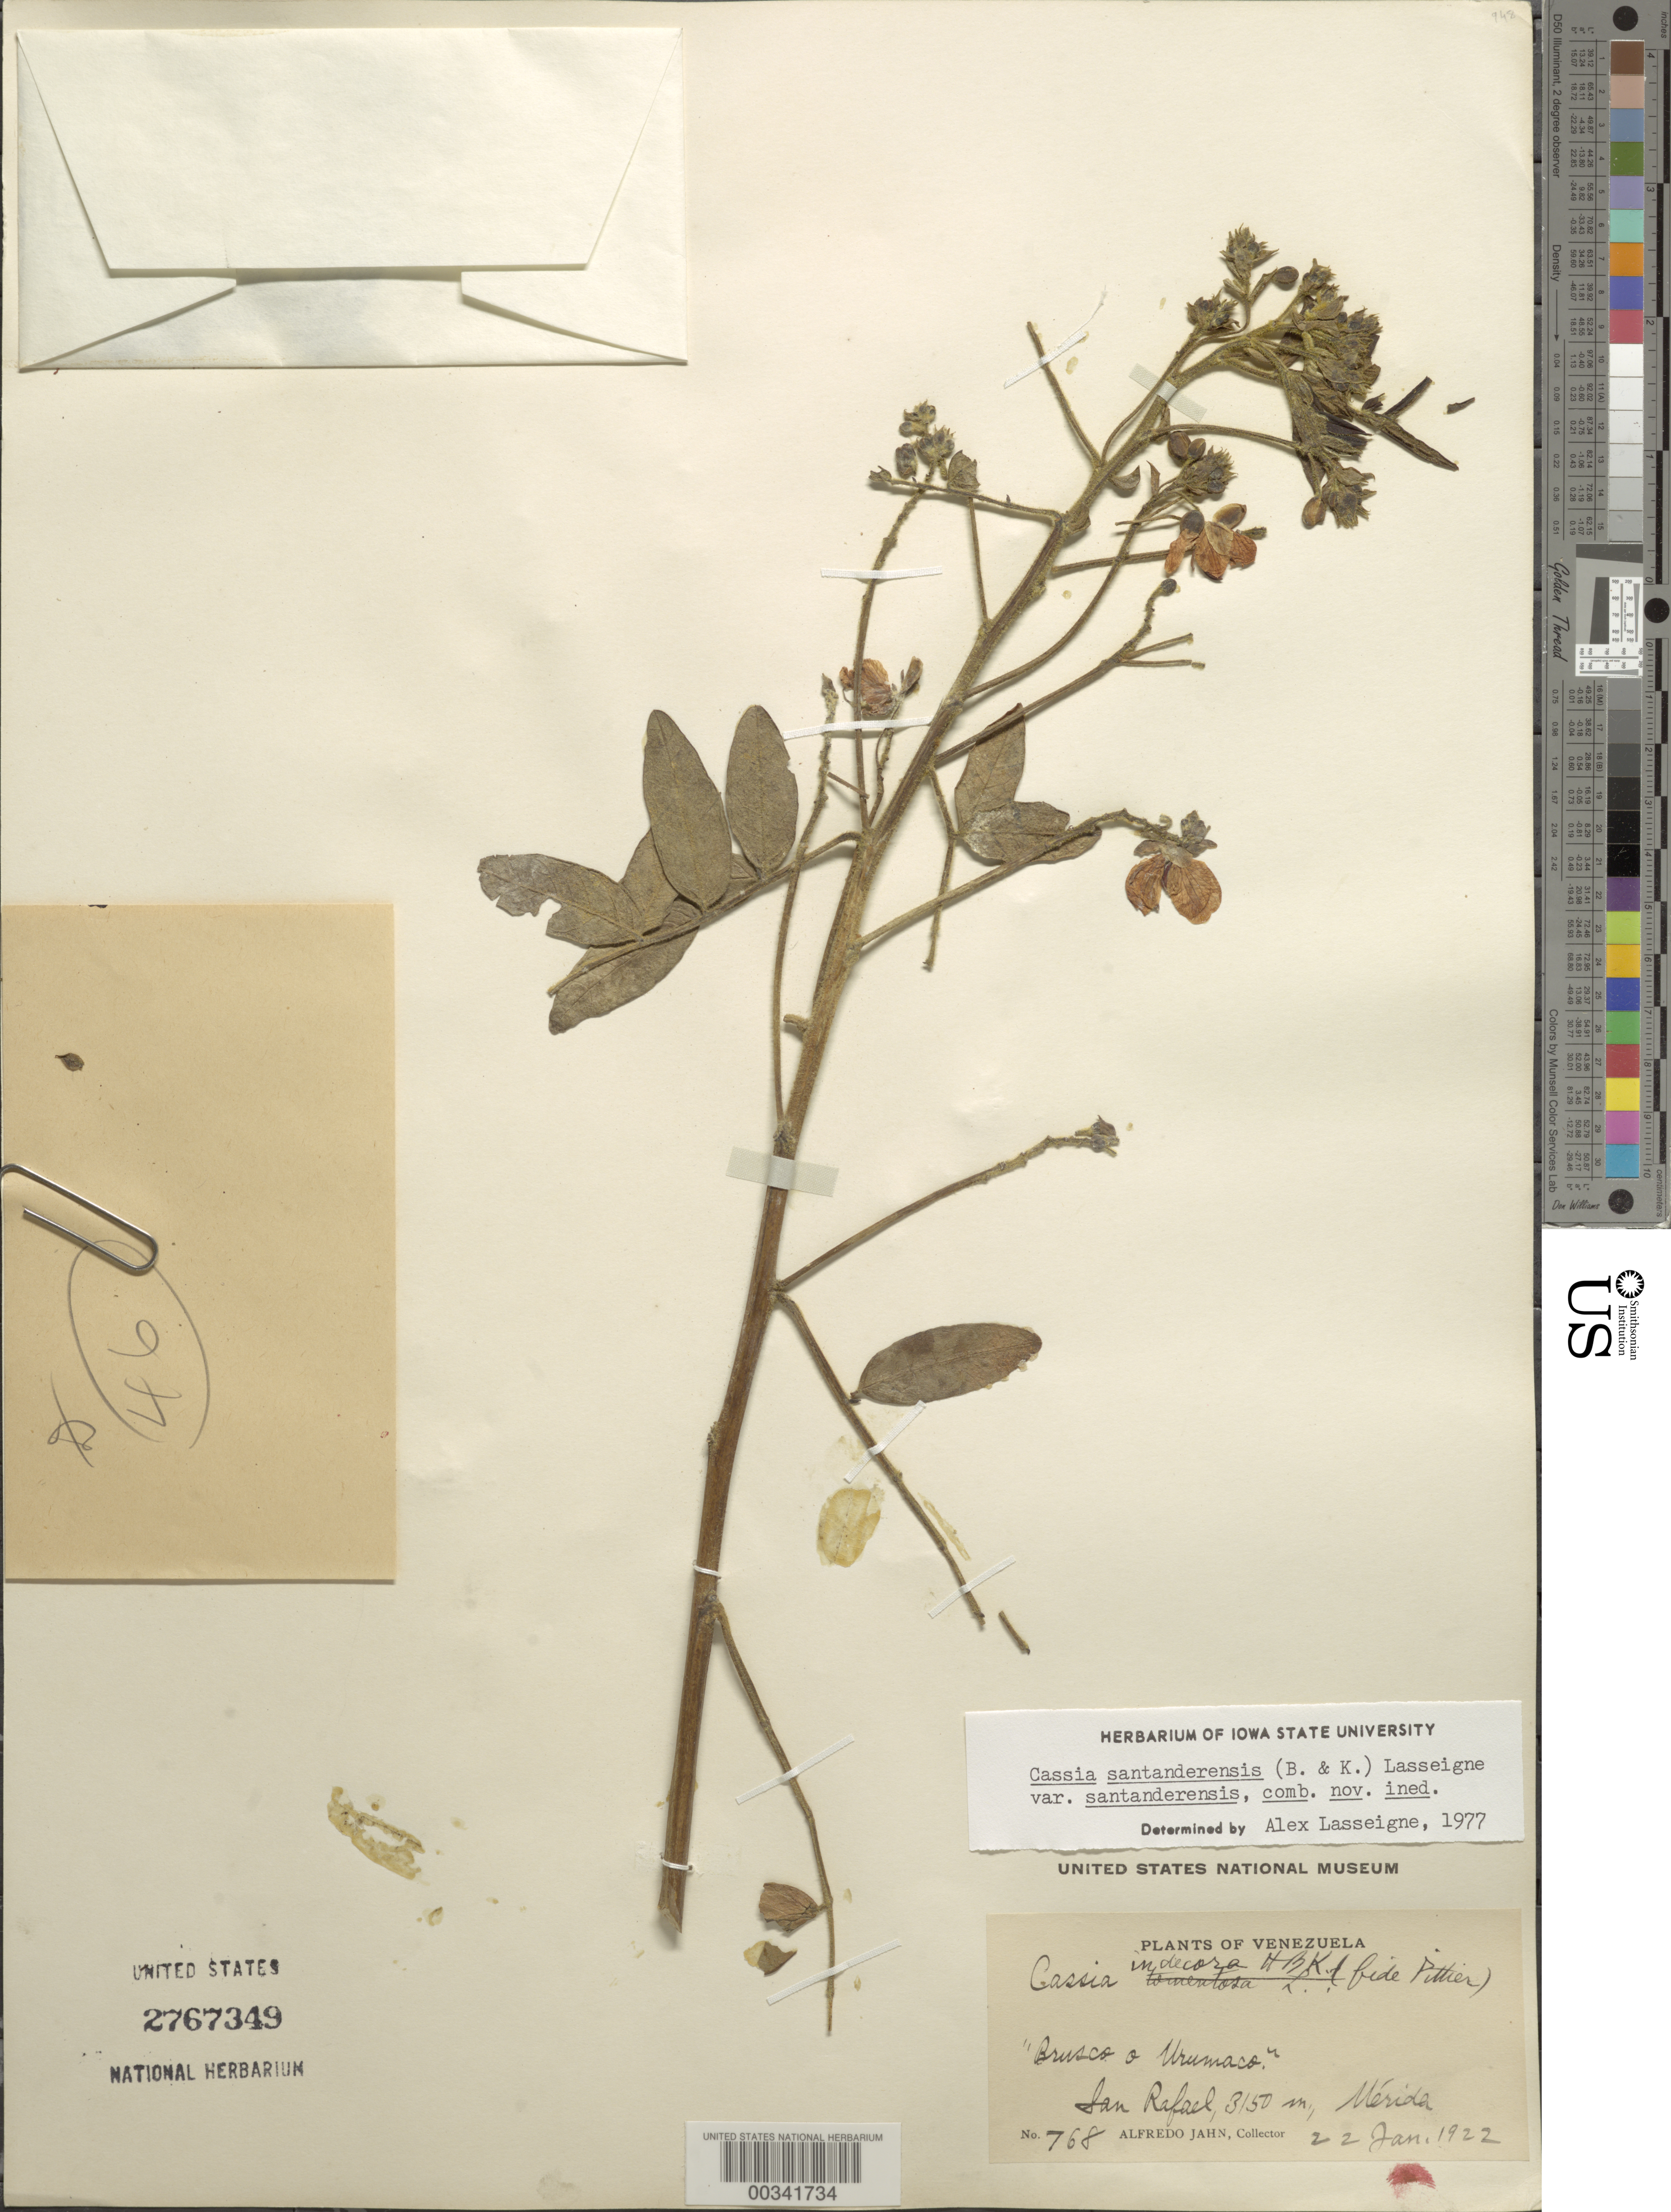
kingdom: Plantae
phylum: Tracheophyta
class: Magnoliopsida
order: Fabales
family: Fabaceae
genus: Senna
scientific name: Senna santanderensis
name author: (Britton & Killip) H.S. Irwin & Barneby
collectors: A. Jahn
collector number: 768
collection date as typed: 22 Jan 1922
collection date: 1922-01-22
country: Venezuela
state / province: Mérida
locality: San rafael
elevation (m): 3150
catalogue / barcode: US 2767349